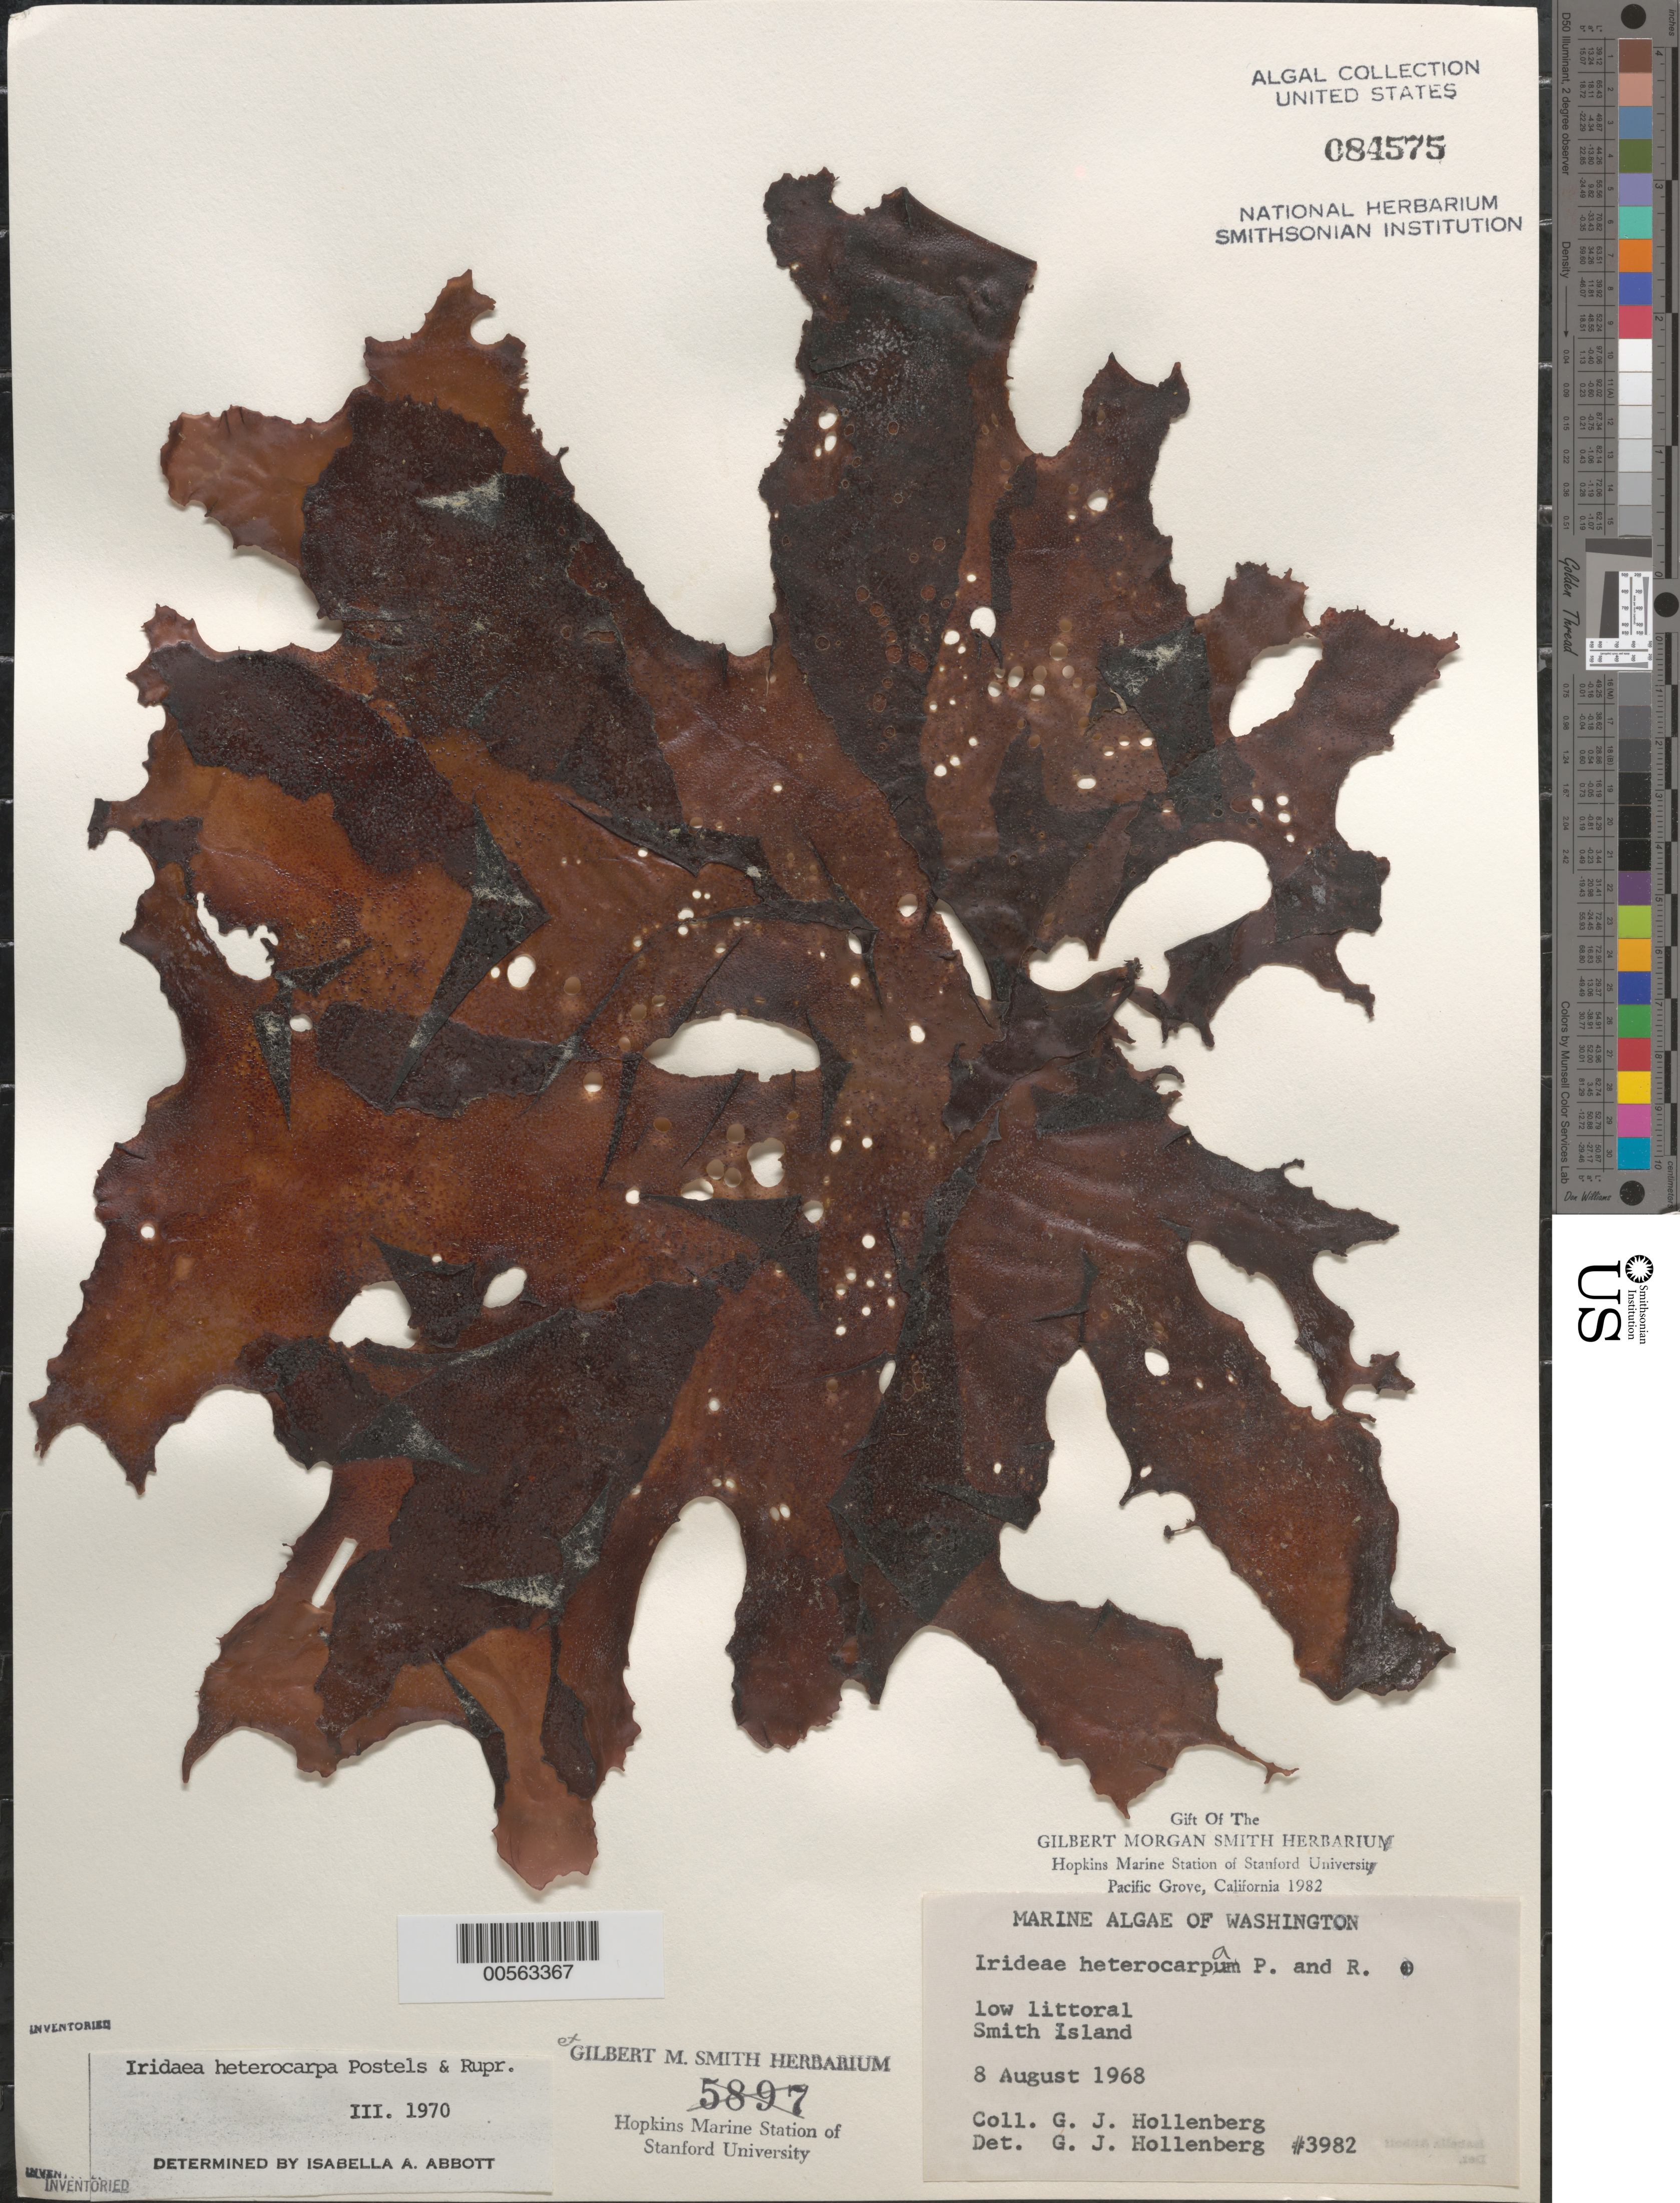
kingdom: Plantae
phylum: Rhodophyta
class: Florideophyceae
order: Gigartinales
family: Gigartinaceae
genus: Chondrus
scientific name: Chondrus crispus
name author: Stackh.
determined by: Algae name updating Project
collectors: G. Hollenberg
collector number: GJH 3982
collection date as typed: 08 Aug 1968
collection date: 1968-08-08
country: United States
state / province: Washington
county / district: Island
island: Smith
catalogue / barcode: US 84575